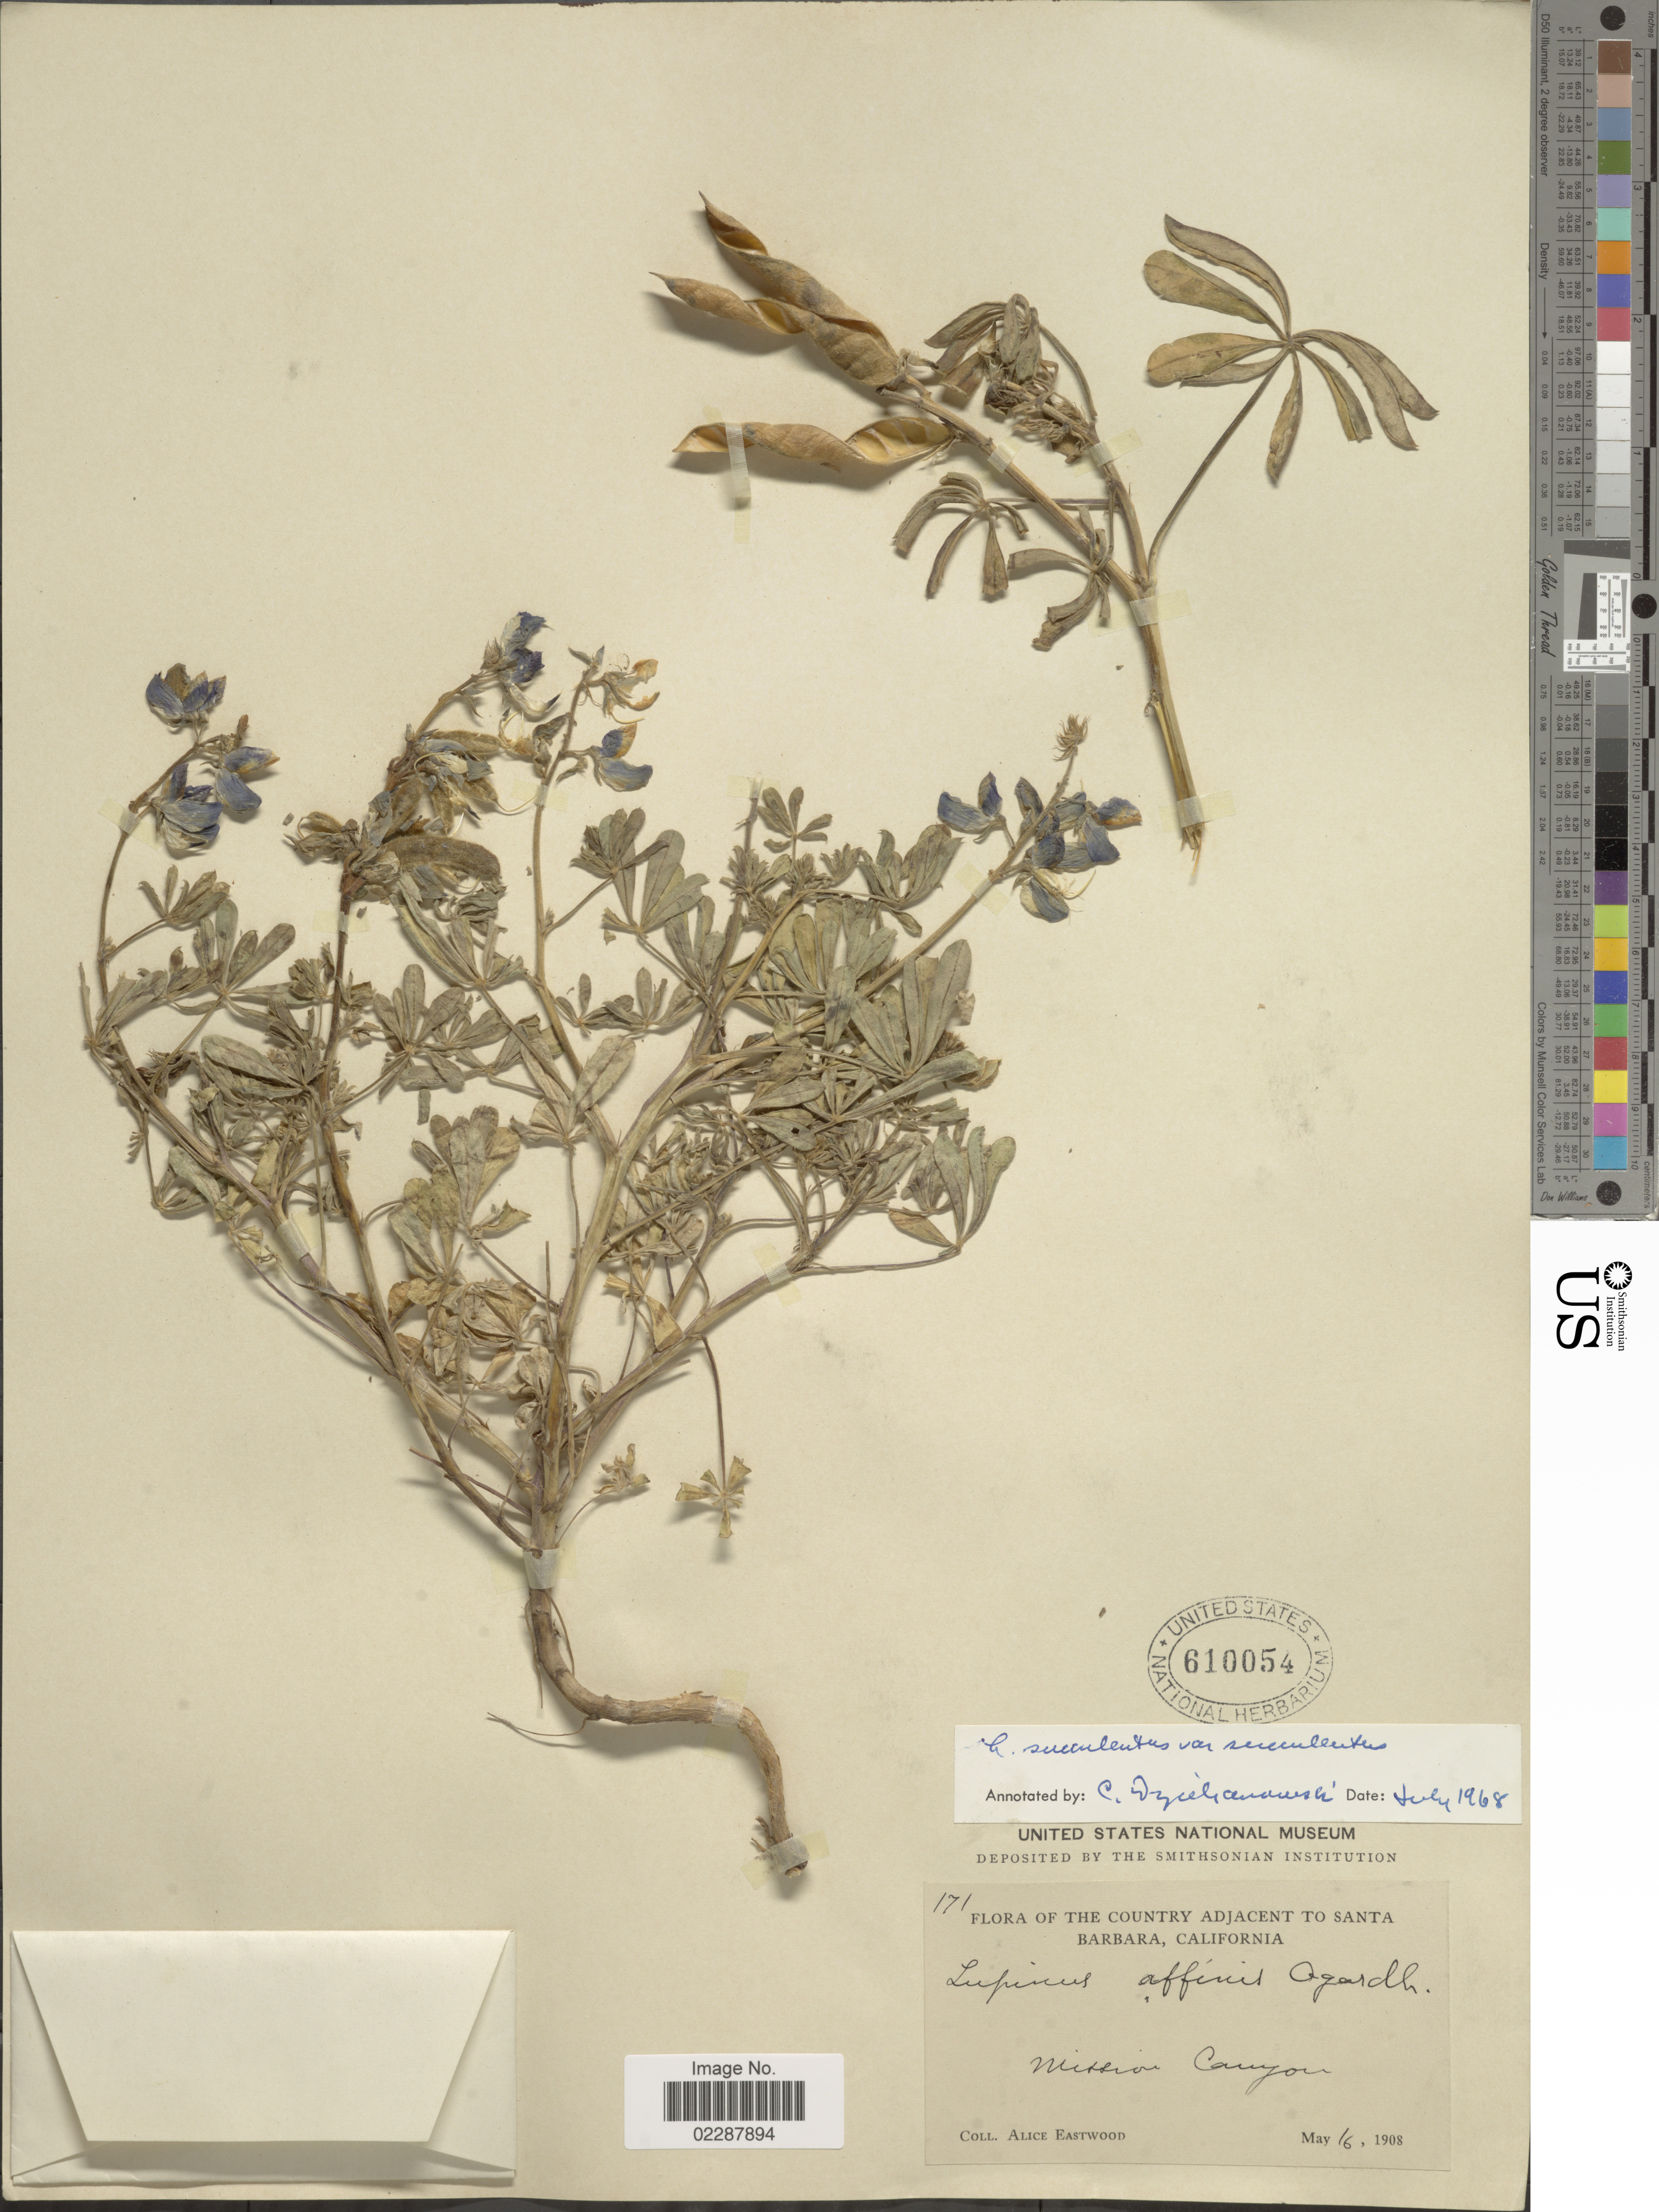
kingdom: Plantae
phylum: Tracheophyta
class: Magnoliopsida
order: Fabales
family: Fabaceae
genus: Lupinus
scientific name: Lupinus succulentus var. succulentus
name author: Douglas ex K. Koch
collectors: A. Eastwood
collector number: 171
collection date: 1908-05-16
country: United States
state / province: California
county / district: Santa Barbara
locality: Country Adjacent to Santa Barbara, Mission Canyon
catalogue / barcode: US 610054